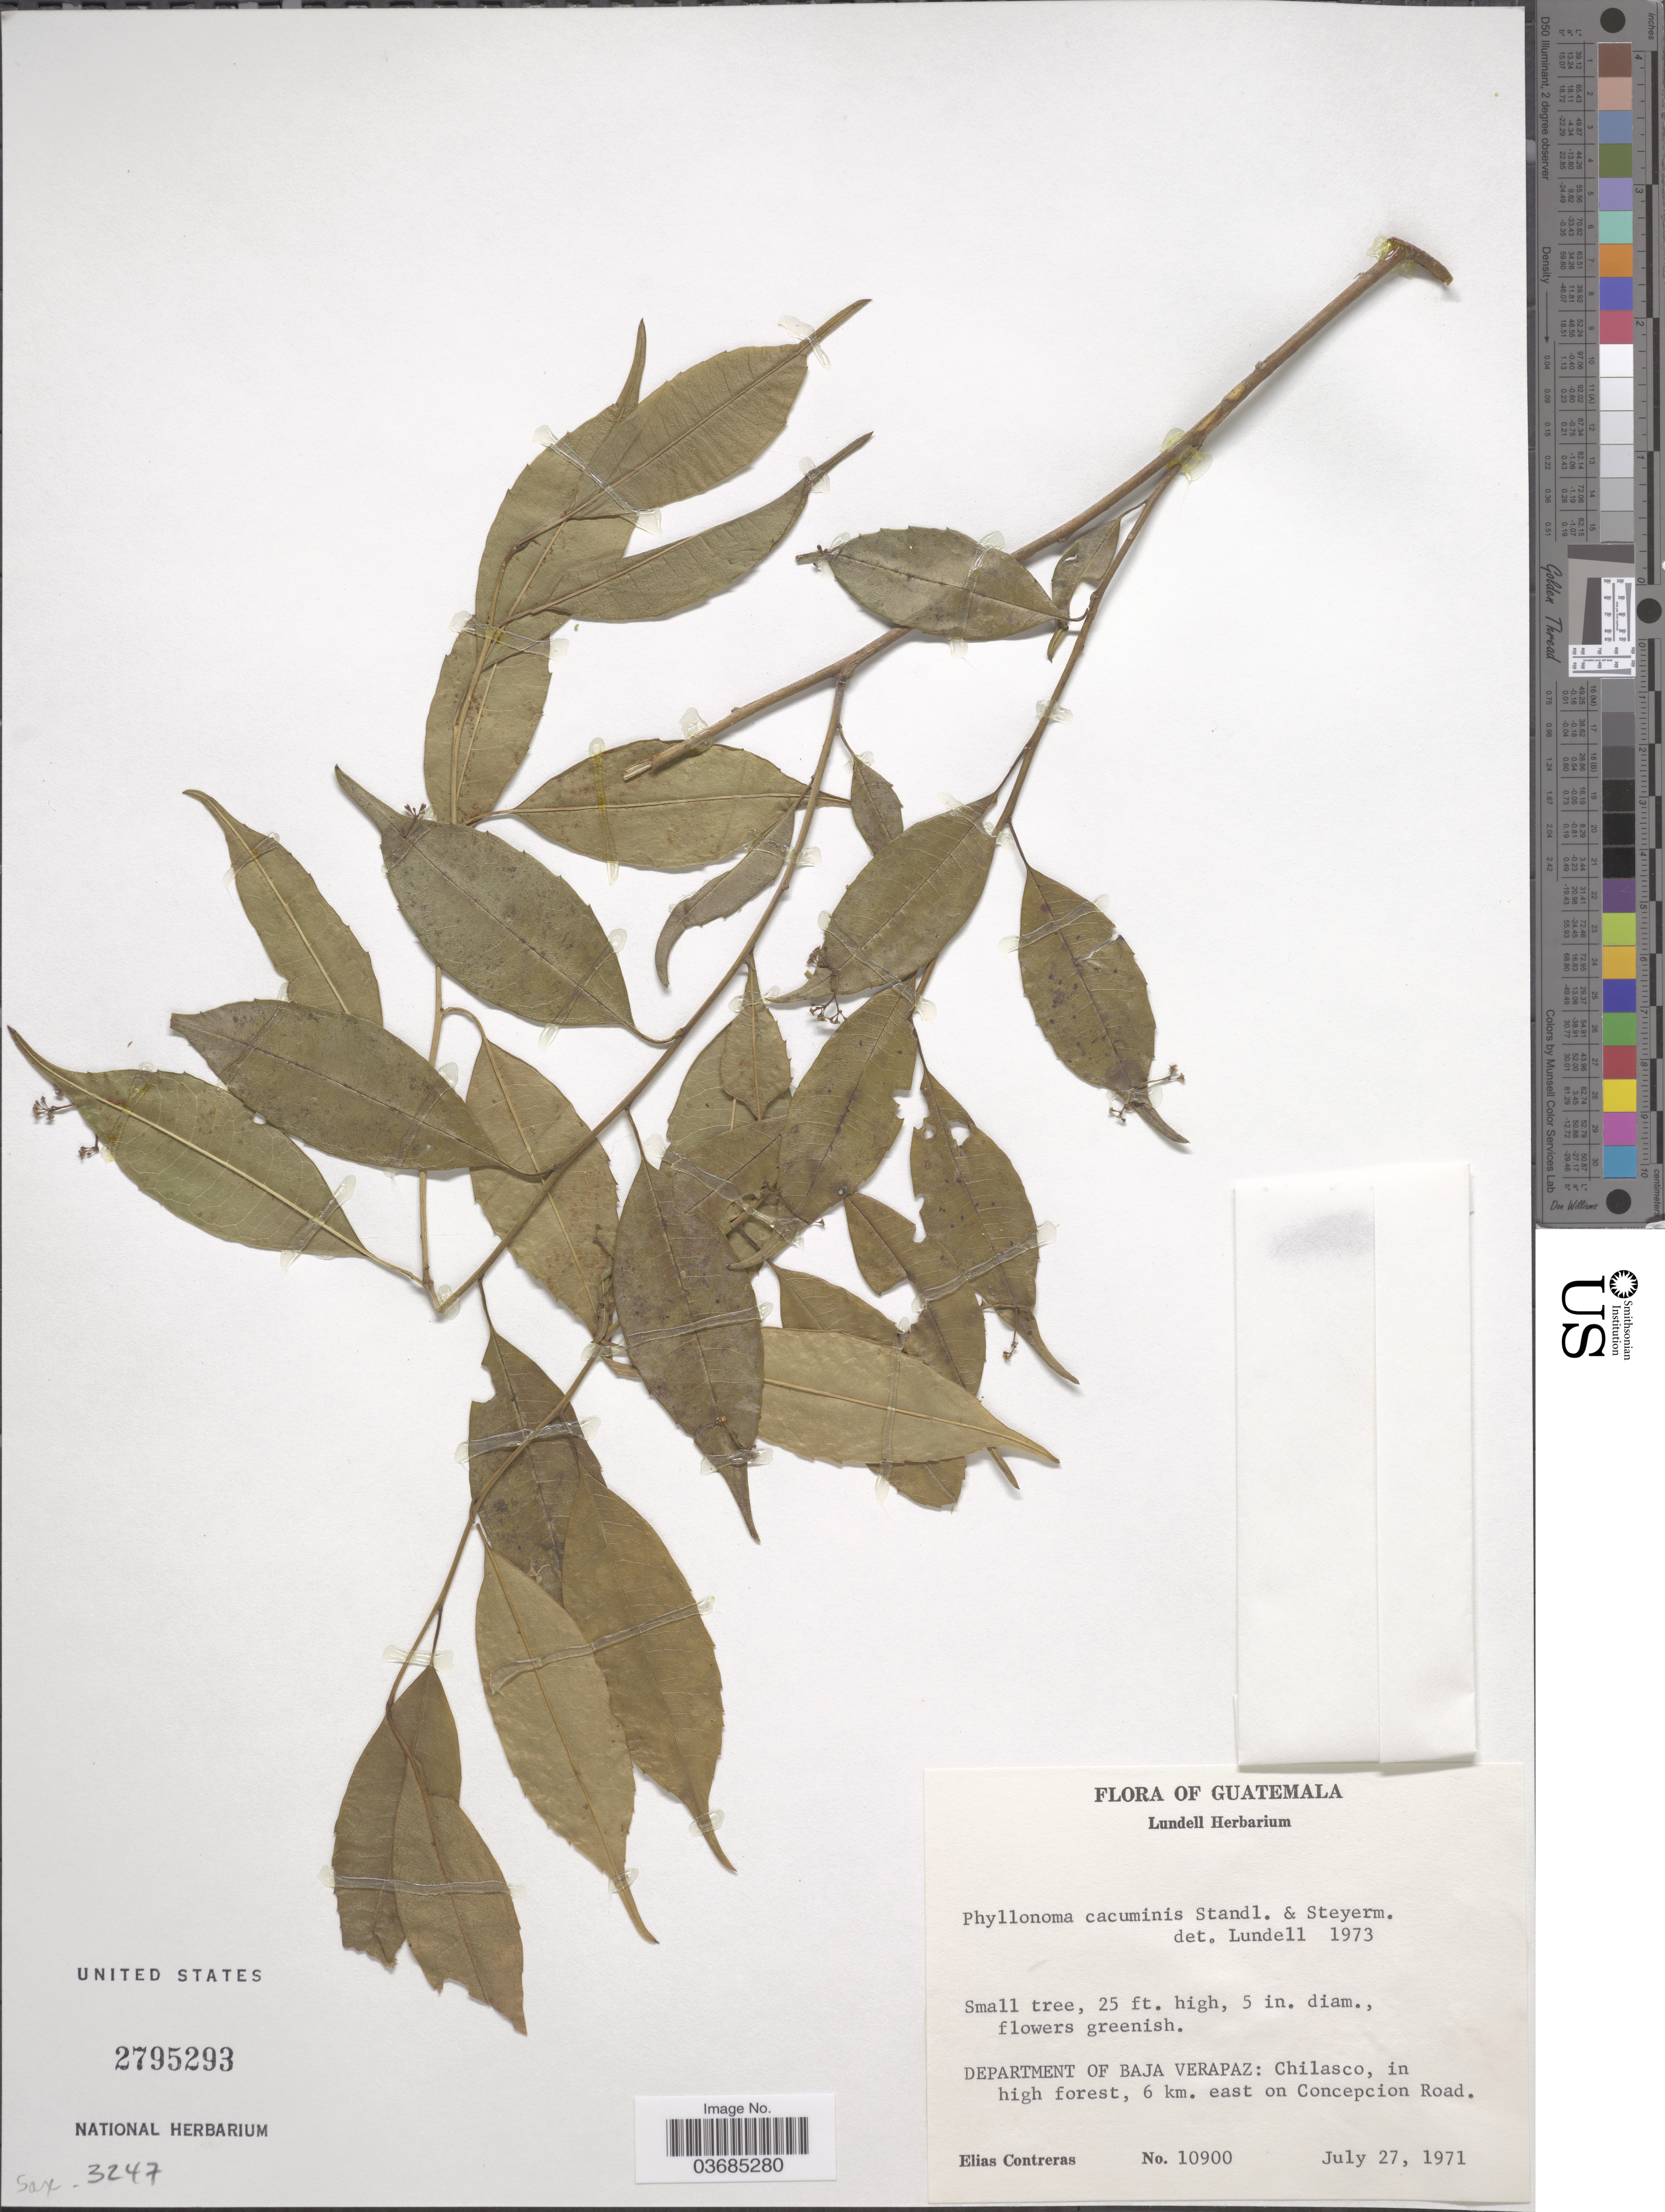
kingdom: Plantae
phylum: Tracheophyta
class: Magnoliopsida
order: Aquifoliales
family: Phyllonomaceae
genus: Phyllonoma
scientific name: Phyllonoma cacuminis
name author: Standl. & Steyerm.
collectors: E. Contreras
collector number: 10900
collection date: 1971-07-27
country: Guatemala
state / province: Baja Verapaz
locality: Department of Baja Verapaz: Chilasco, in high forest, 6 km. east of Concepcion Road.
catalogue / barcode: US 2795293